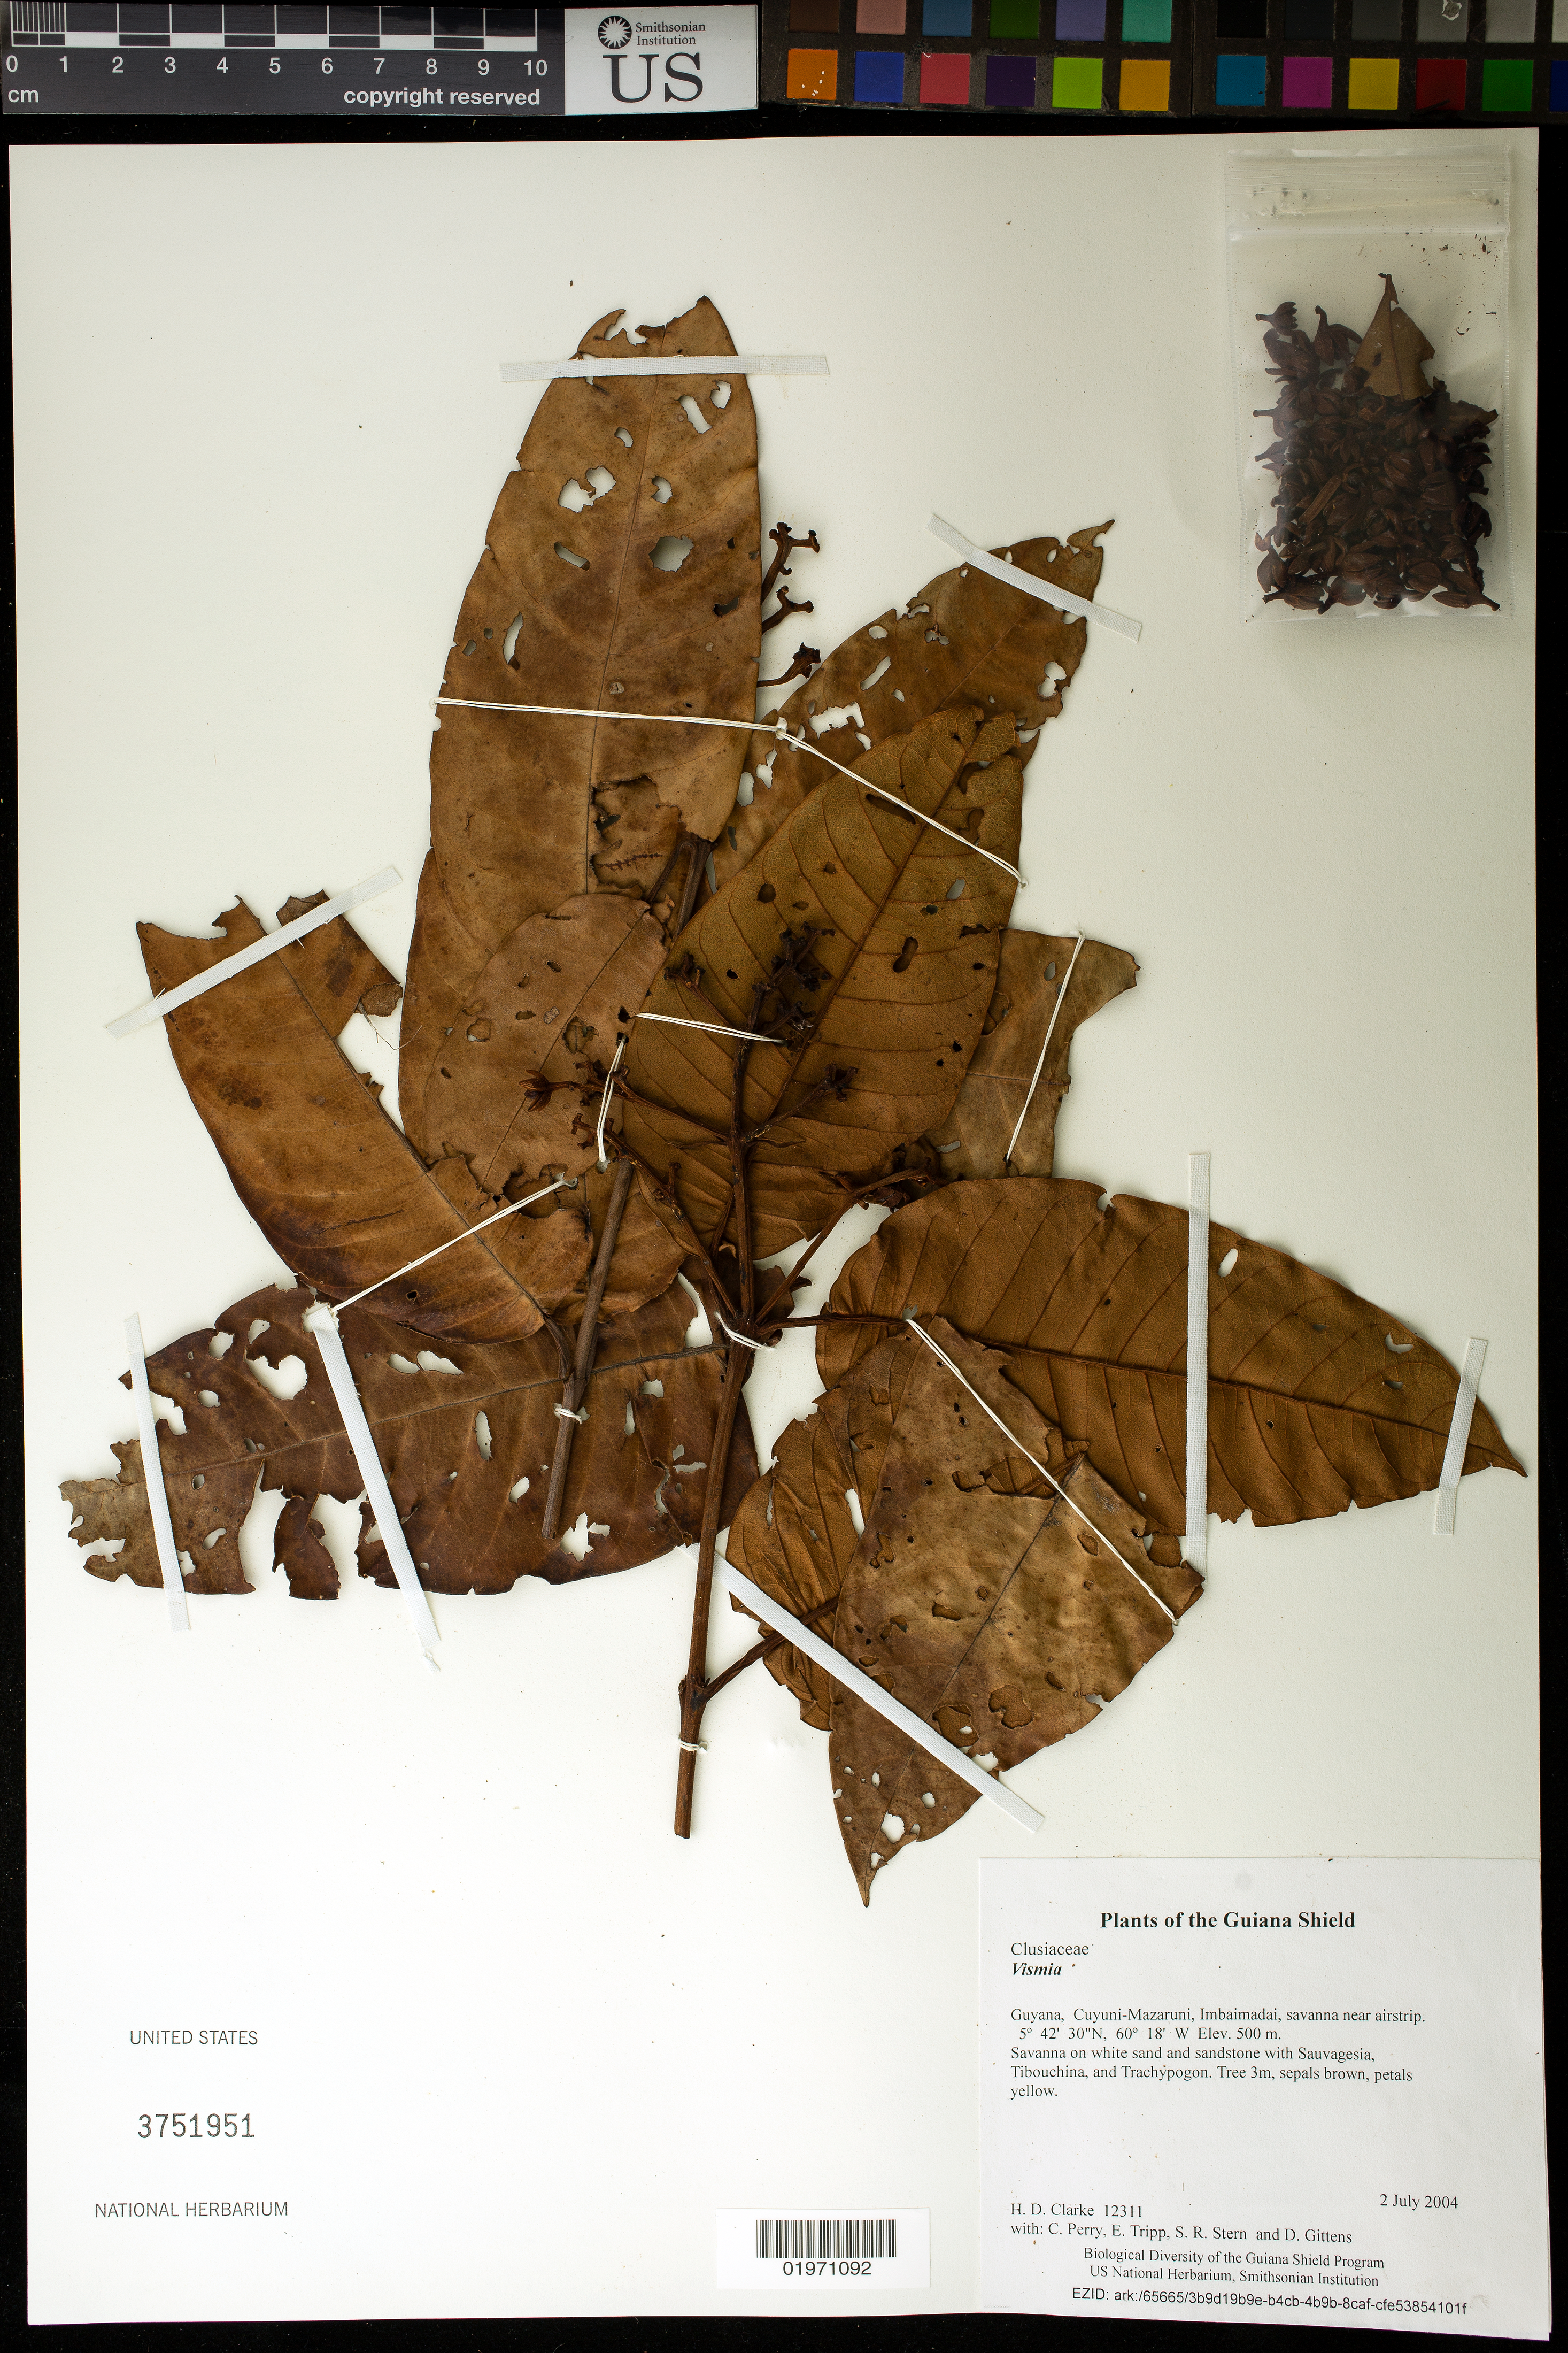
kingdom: Plantae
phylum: Tracheophyta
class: Magnoliopsida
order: Malpighiales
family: Hypericaceae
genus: Vismia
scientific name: Vismia sp.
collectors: H. D. Clarke, C. Perry, E. Tripp, S. R. Stern & D. Gittens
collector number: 12311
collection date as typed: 2 July 2004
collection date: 2004-07-02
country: Guyana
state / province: Cuyuni-Mazaruni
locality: Imbaimadai, savanna near airstrip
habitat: Savanna on white sand and sandstone with Sauvagesia, Tibouchina, and Trachypogon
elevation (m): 500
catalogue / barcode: US 3751951